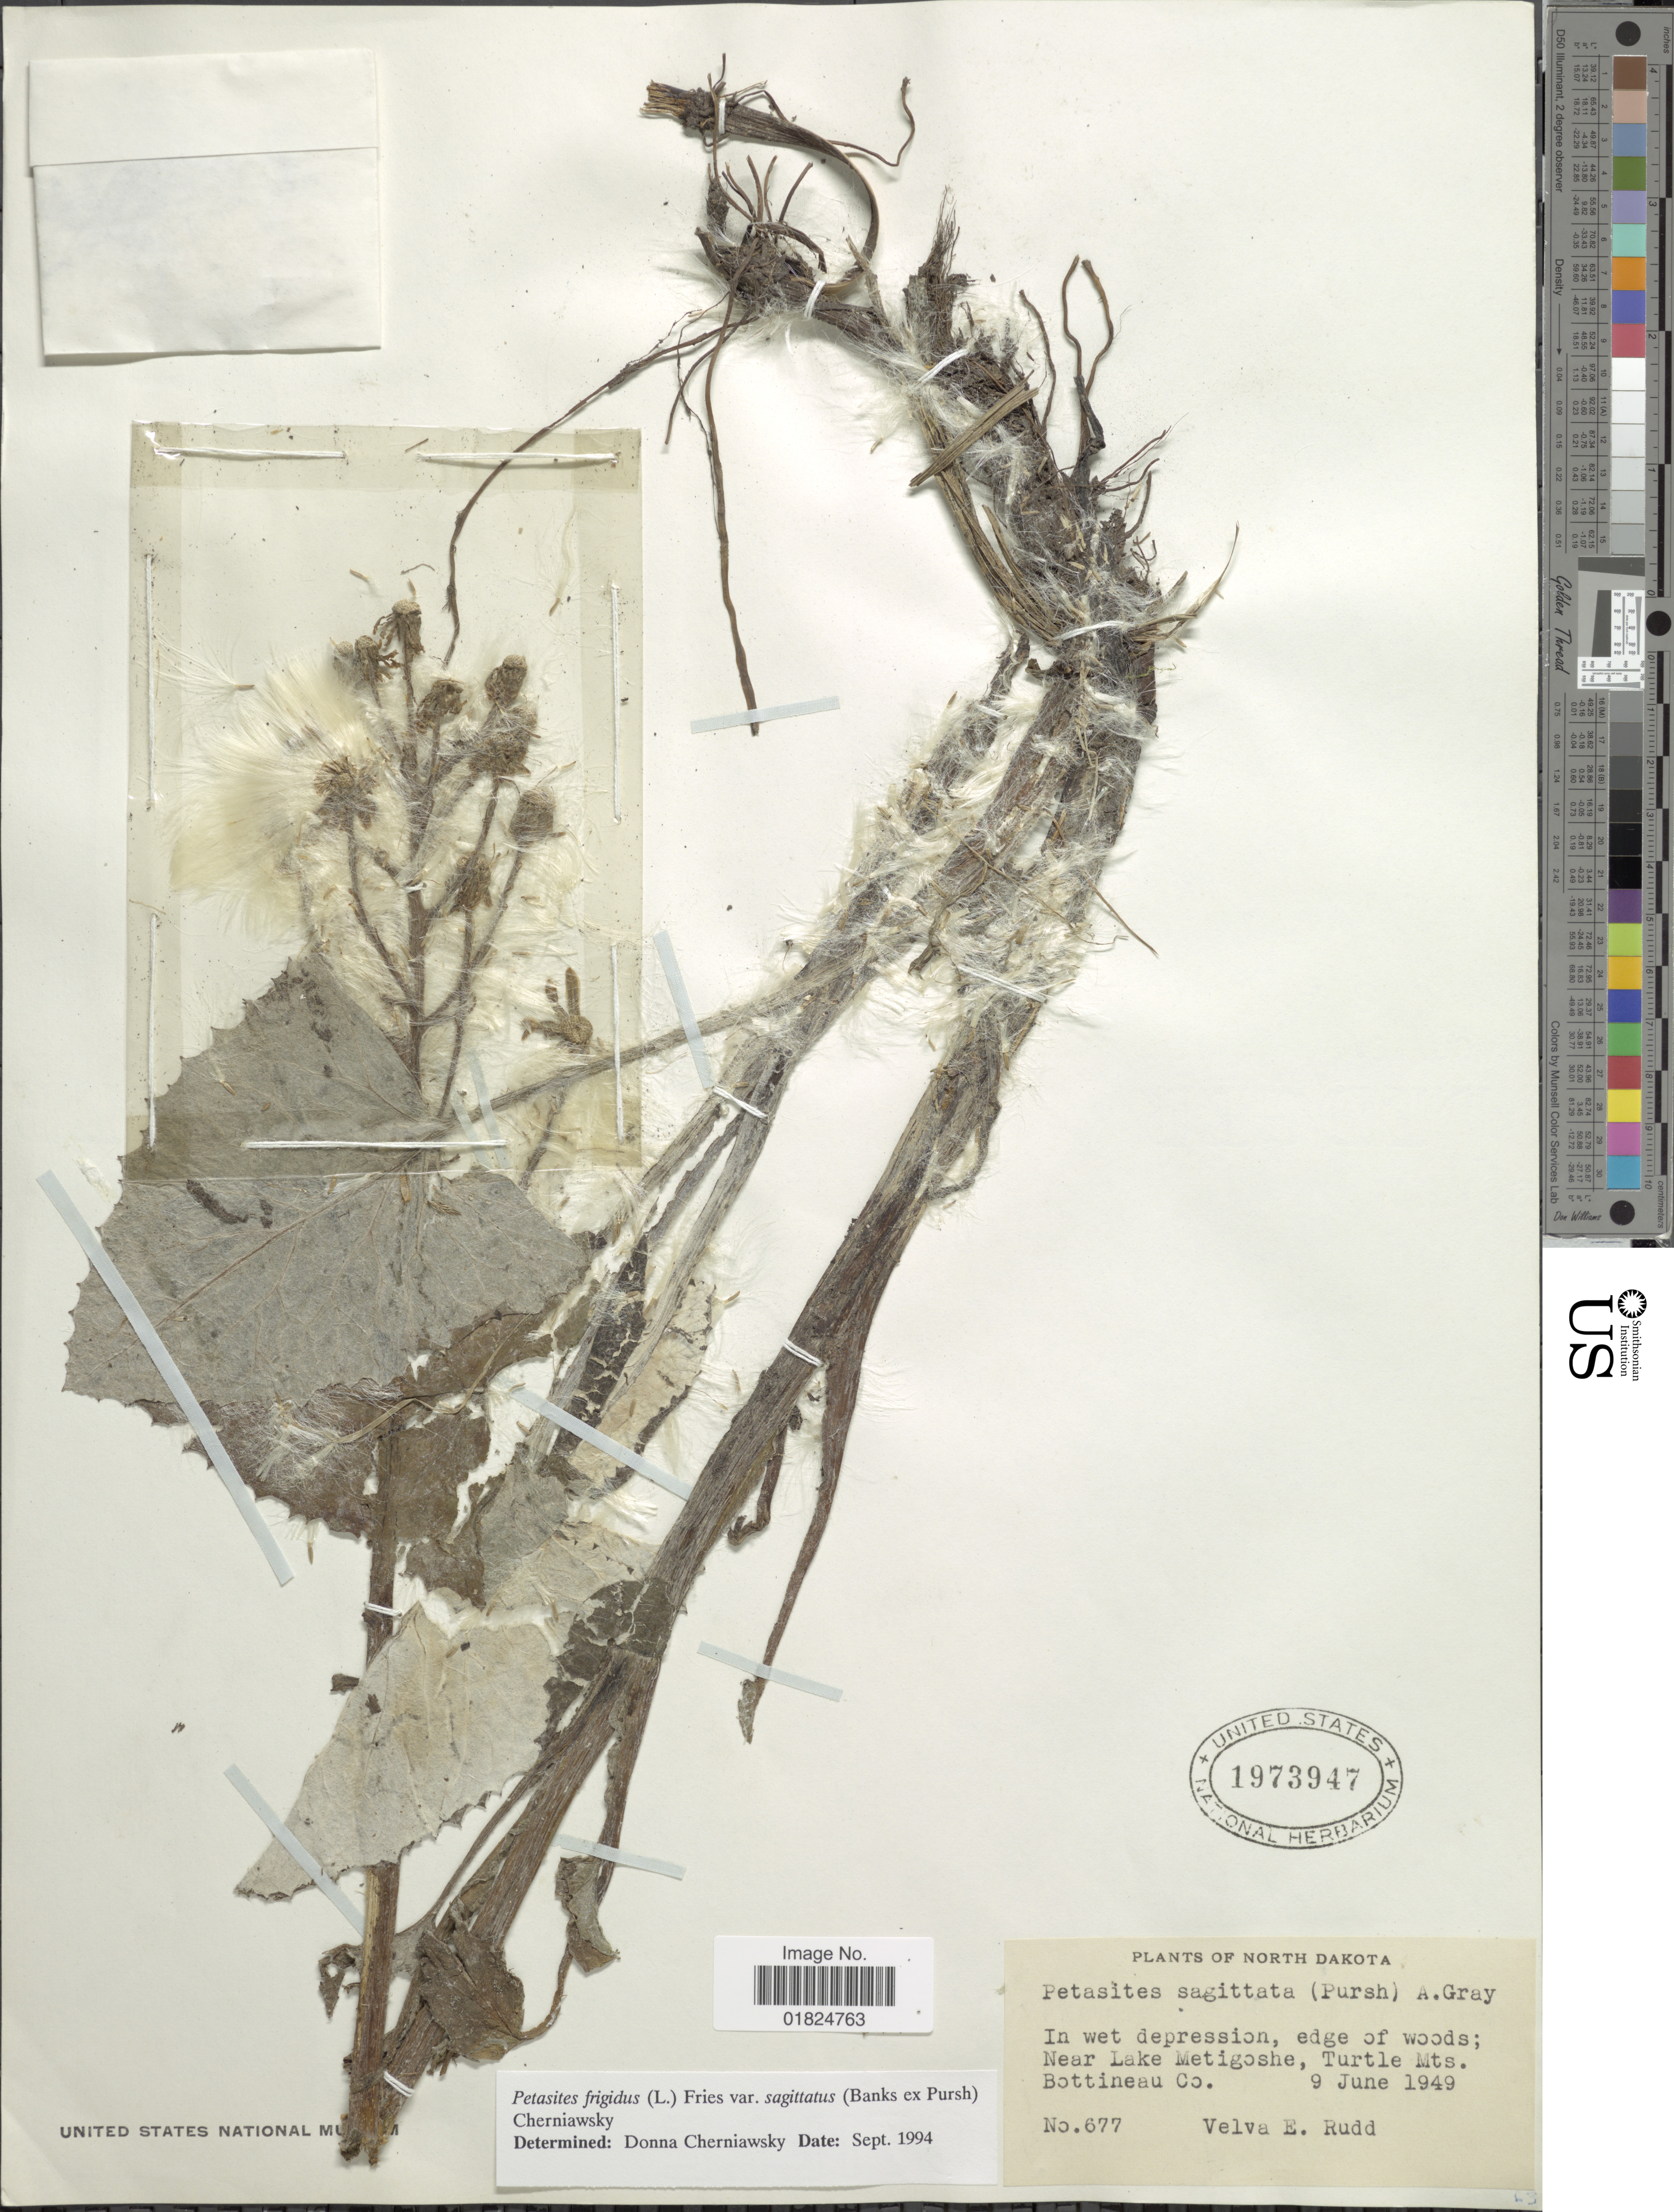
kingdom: Plantae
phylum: Tracheophyta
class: Magnoliopsida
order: Asterales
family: Asteraceae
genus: Petasites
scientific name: Petasites frigidus var. sagittatus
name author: (Banks ex Pursh) Cherniawsky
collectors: V. E. Rudd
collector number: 677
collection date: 1949-06-09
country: United States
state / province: North Dakota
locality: North Dakota. In wet depression, edge of woods; Near Lake Metigoshe, Turtle Mts. Bottineau Co.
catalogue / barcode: US 1973947